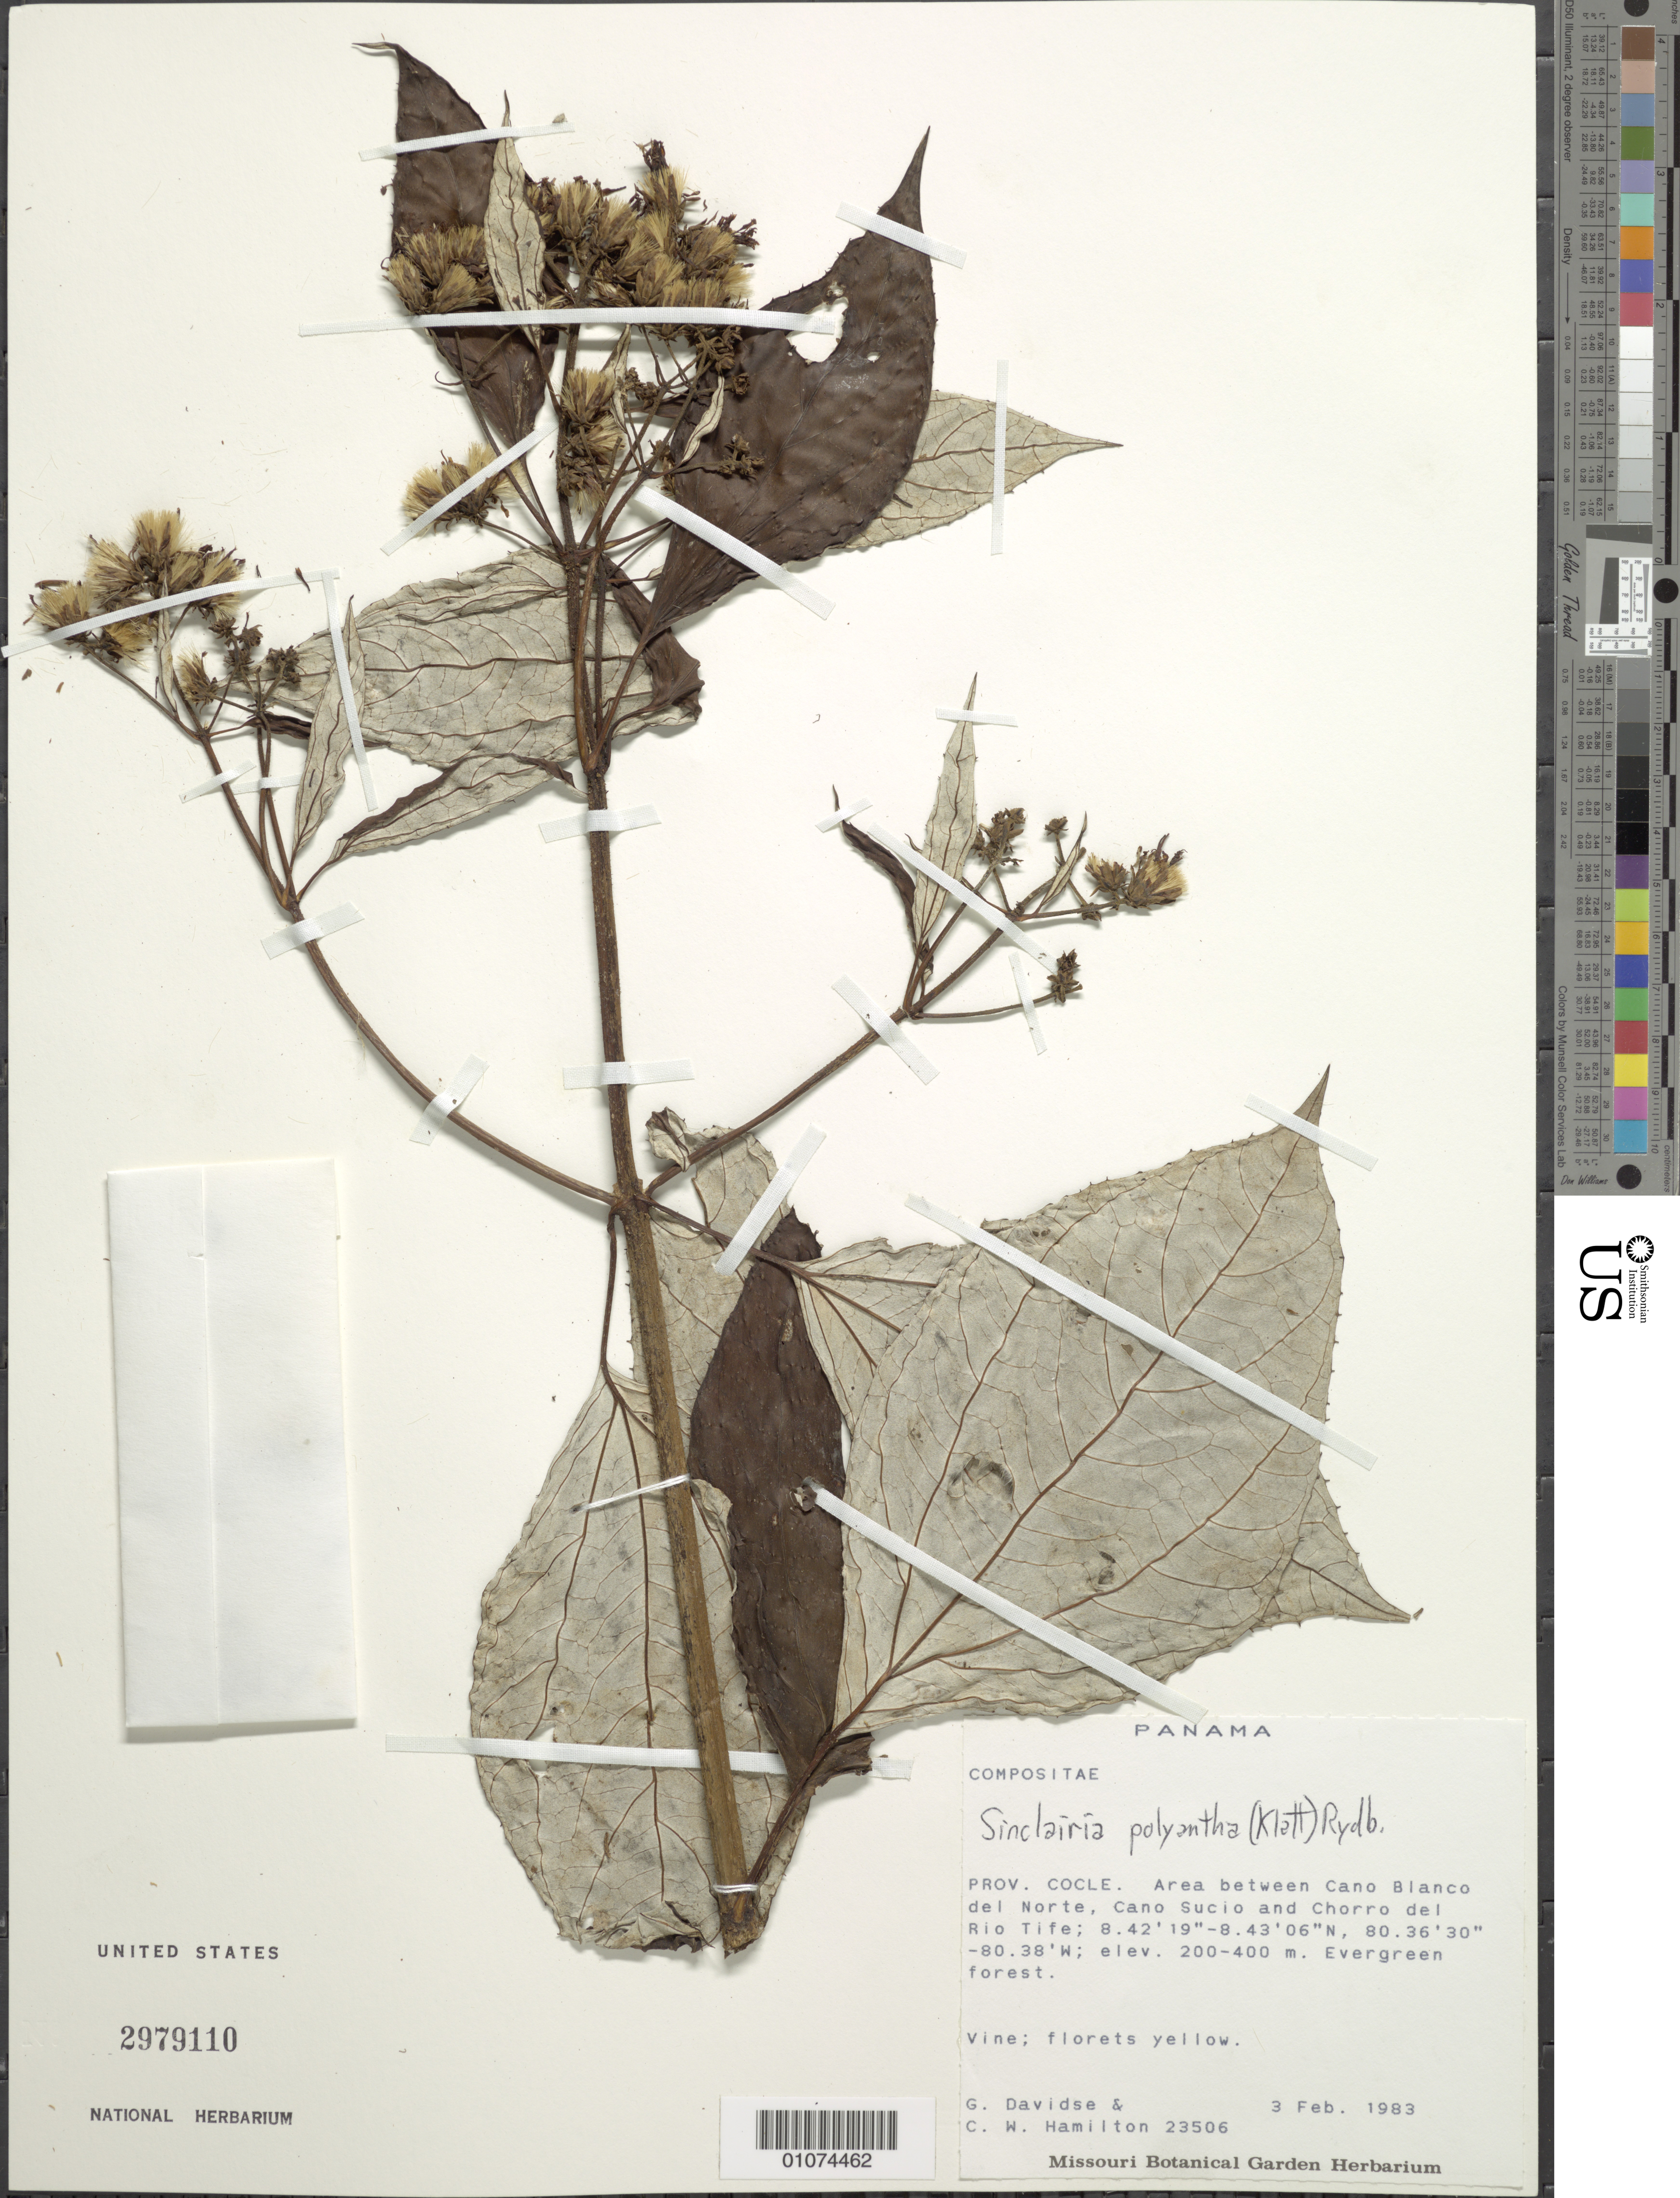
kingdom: Plantae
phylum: Tracheophyta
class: Magnoliopsida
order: Asterales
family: Asteraceae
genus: Sinclairia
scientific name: Sinclairia polyantha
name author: (Klatt) Rydb.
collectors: G. Davidse & C. W. Hamilton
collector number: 23506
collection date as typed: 3 February 1983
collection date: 1983-02-03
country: Panama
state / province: Coclé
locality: area between Cano Blanco del Norte, Cano Sucio and Chorro del Rio Tife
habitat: Evergreen forest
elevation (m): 200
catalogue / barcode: US 2979110